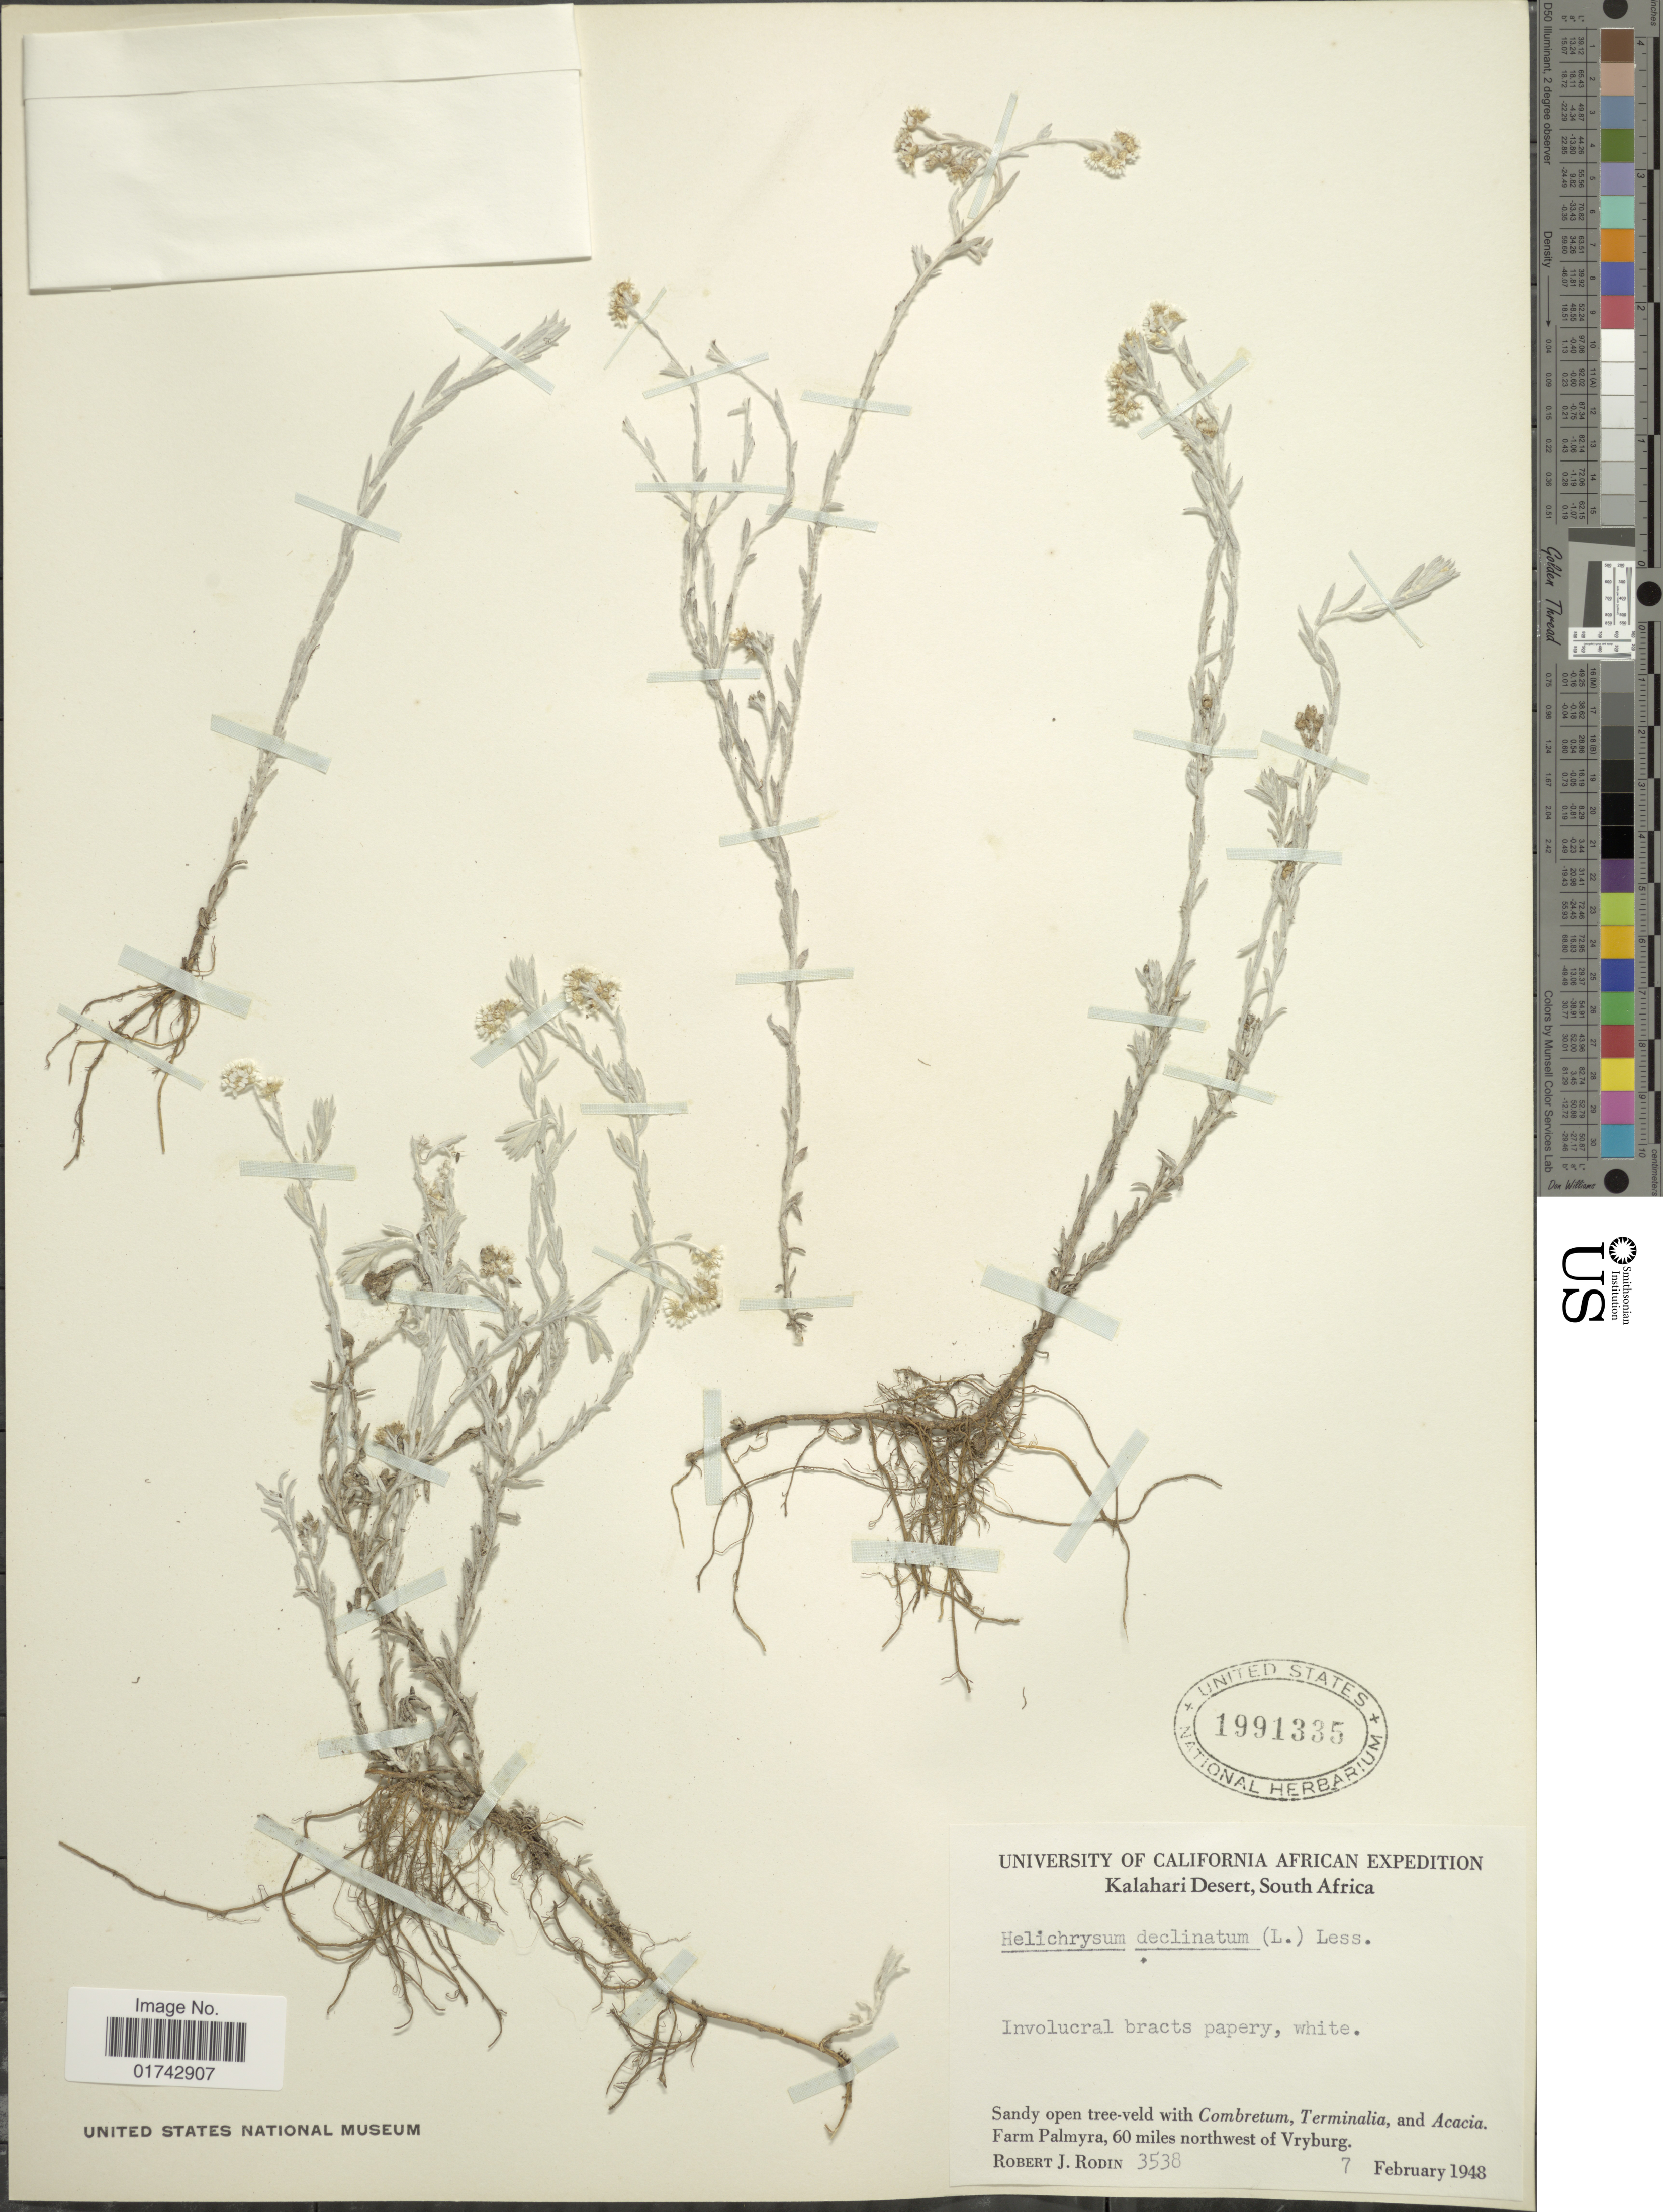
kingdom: Plantae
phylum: Tracheophyta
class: Magnoliopsida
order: Asterales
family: Asteraceae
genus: Helichrysum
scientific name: Helichrysum declinatum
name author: Less.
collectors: R. J. Rodin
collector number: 3538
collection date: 1948-02-07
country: South Africa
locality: Kalahari Desert, South Africa, Farm Palmyra, 60 miles northwest of Vryburg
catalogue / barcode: US 1991335